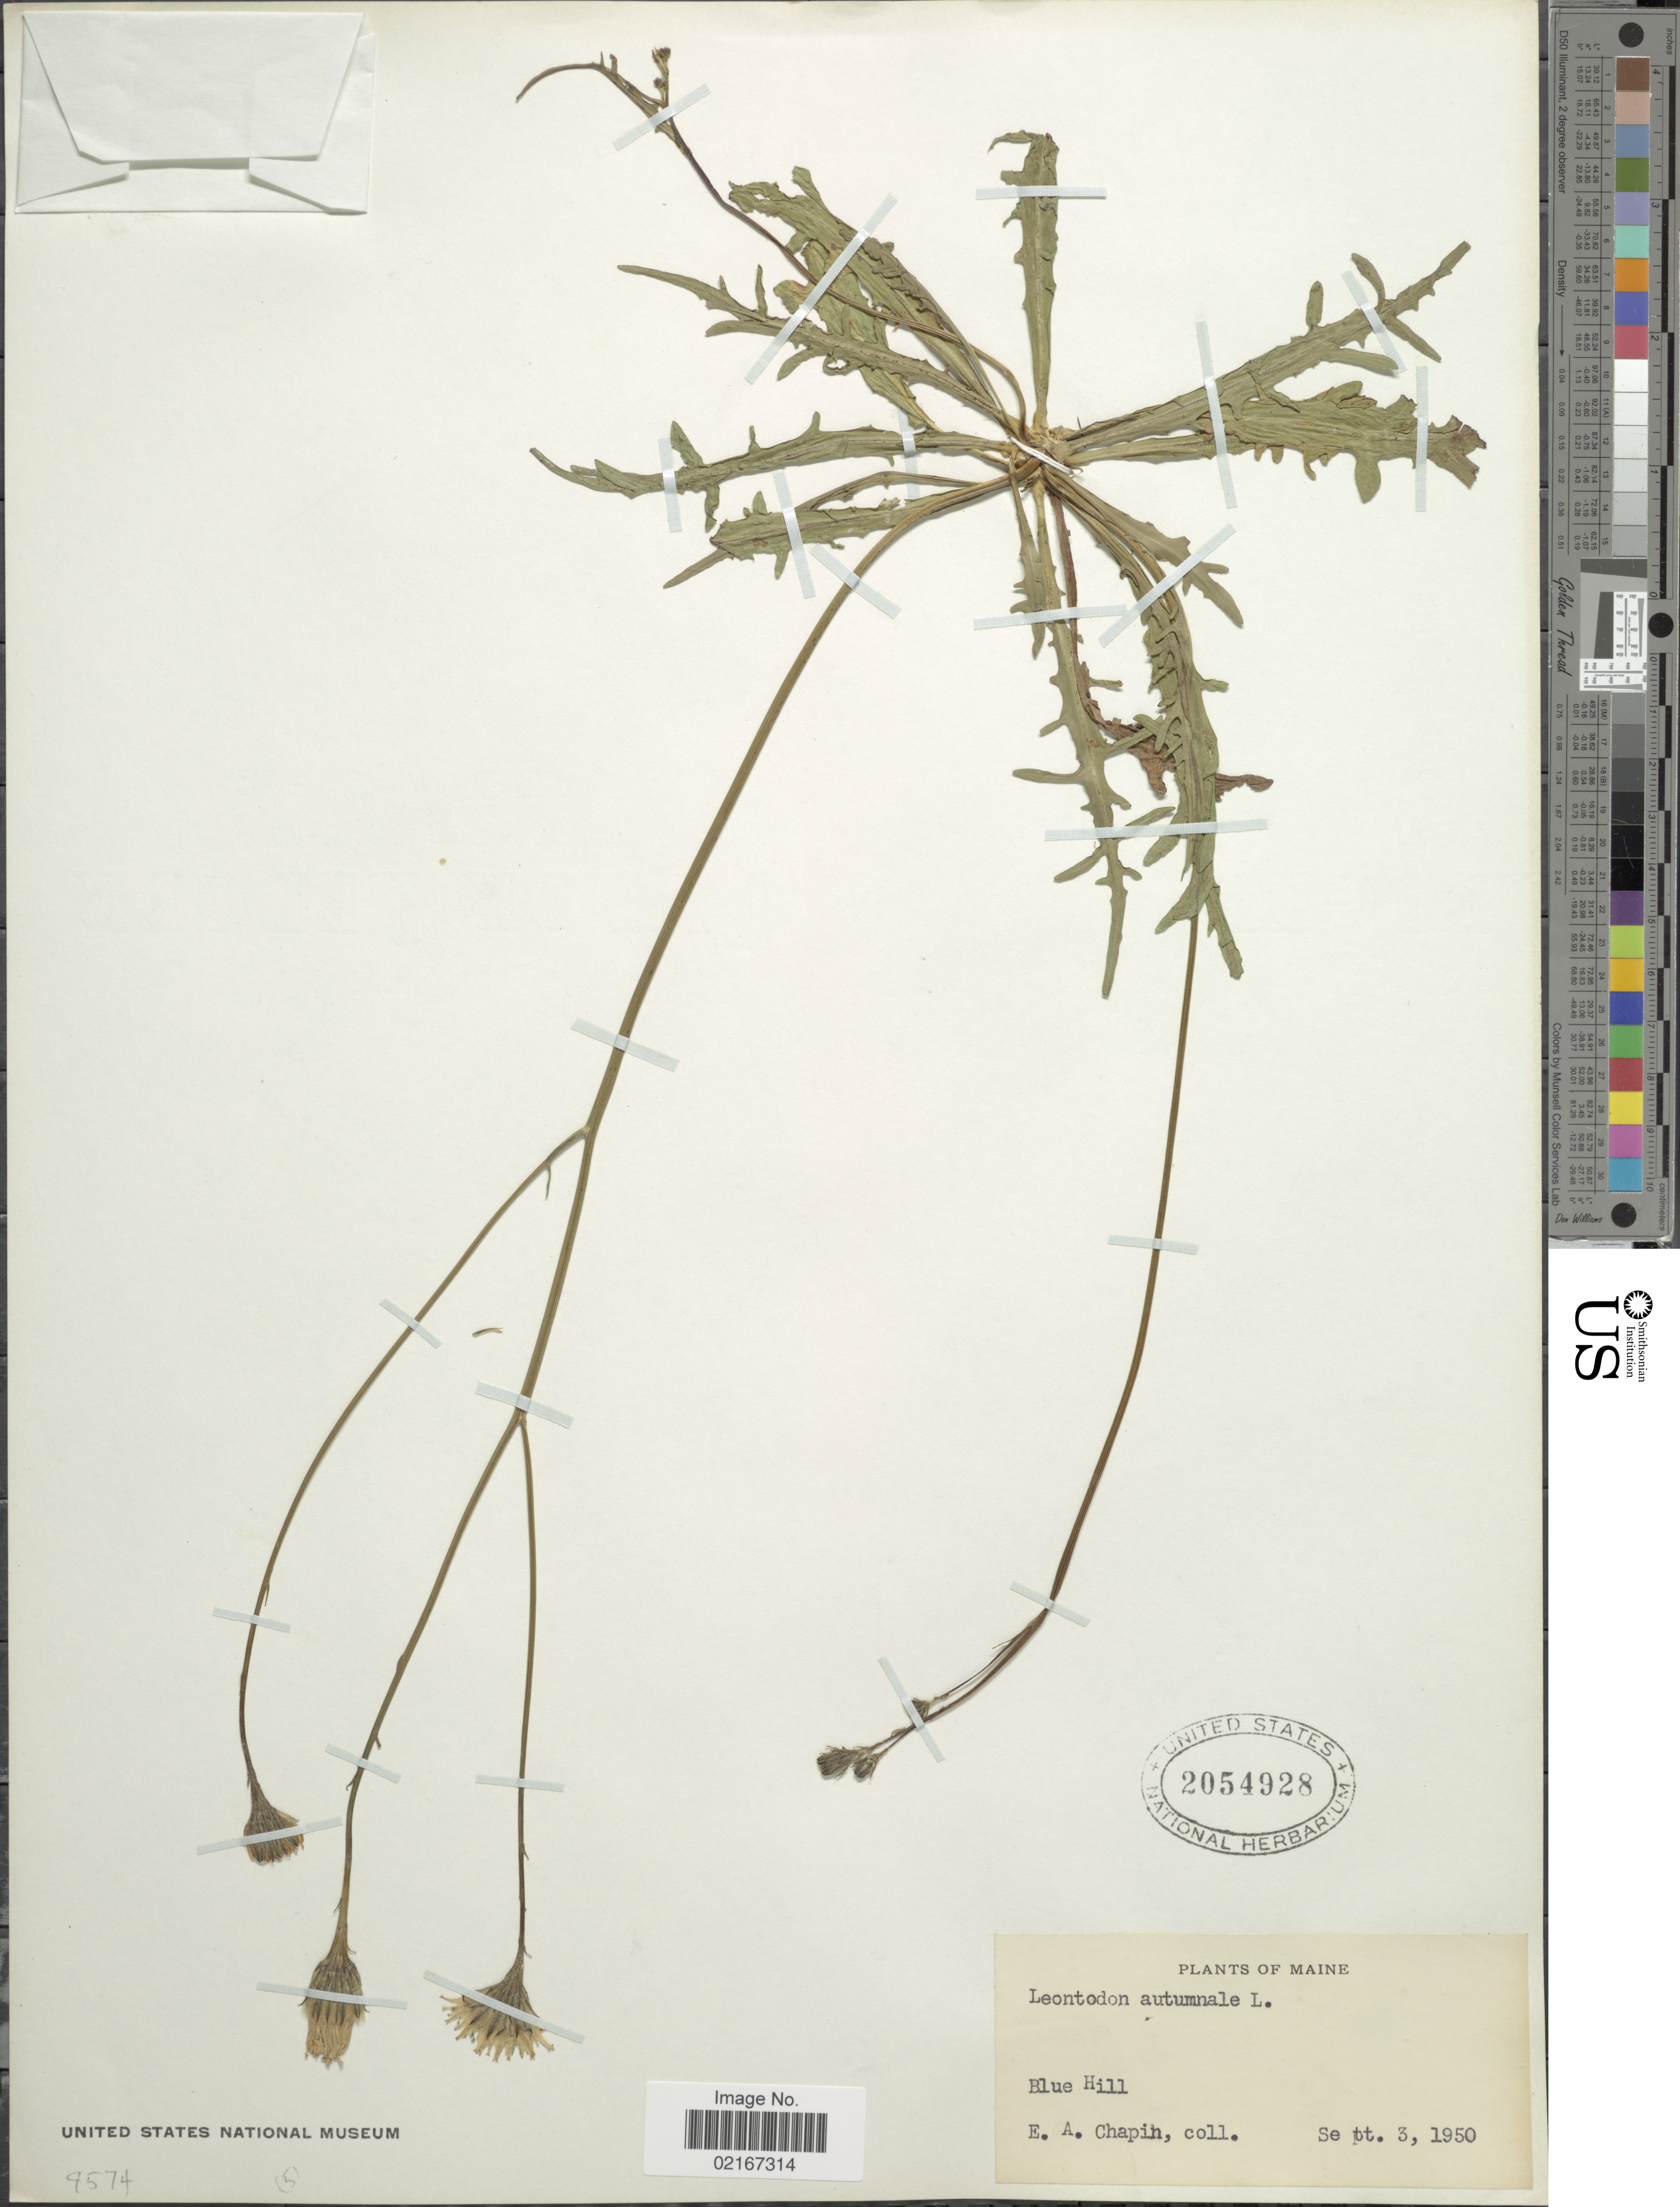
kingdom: Plantae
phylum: Tracheophyta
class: Magnoliopsida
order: Asterales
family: Asteraceae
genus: Scorzoneroides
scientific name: Scorzoneroides autumnalis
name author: (L.) Moench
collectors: E. Chapin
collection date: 1950-09-03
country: United States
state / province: Maine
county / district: Hancock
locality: Blue Hill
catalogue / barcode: US 2054928